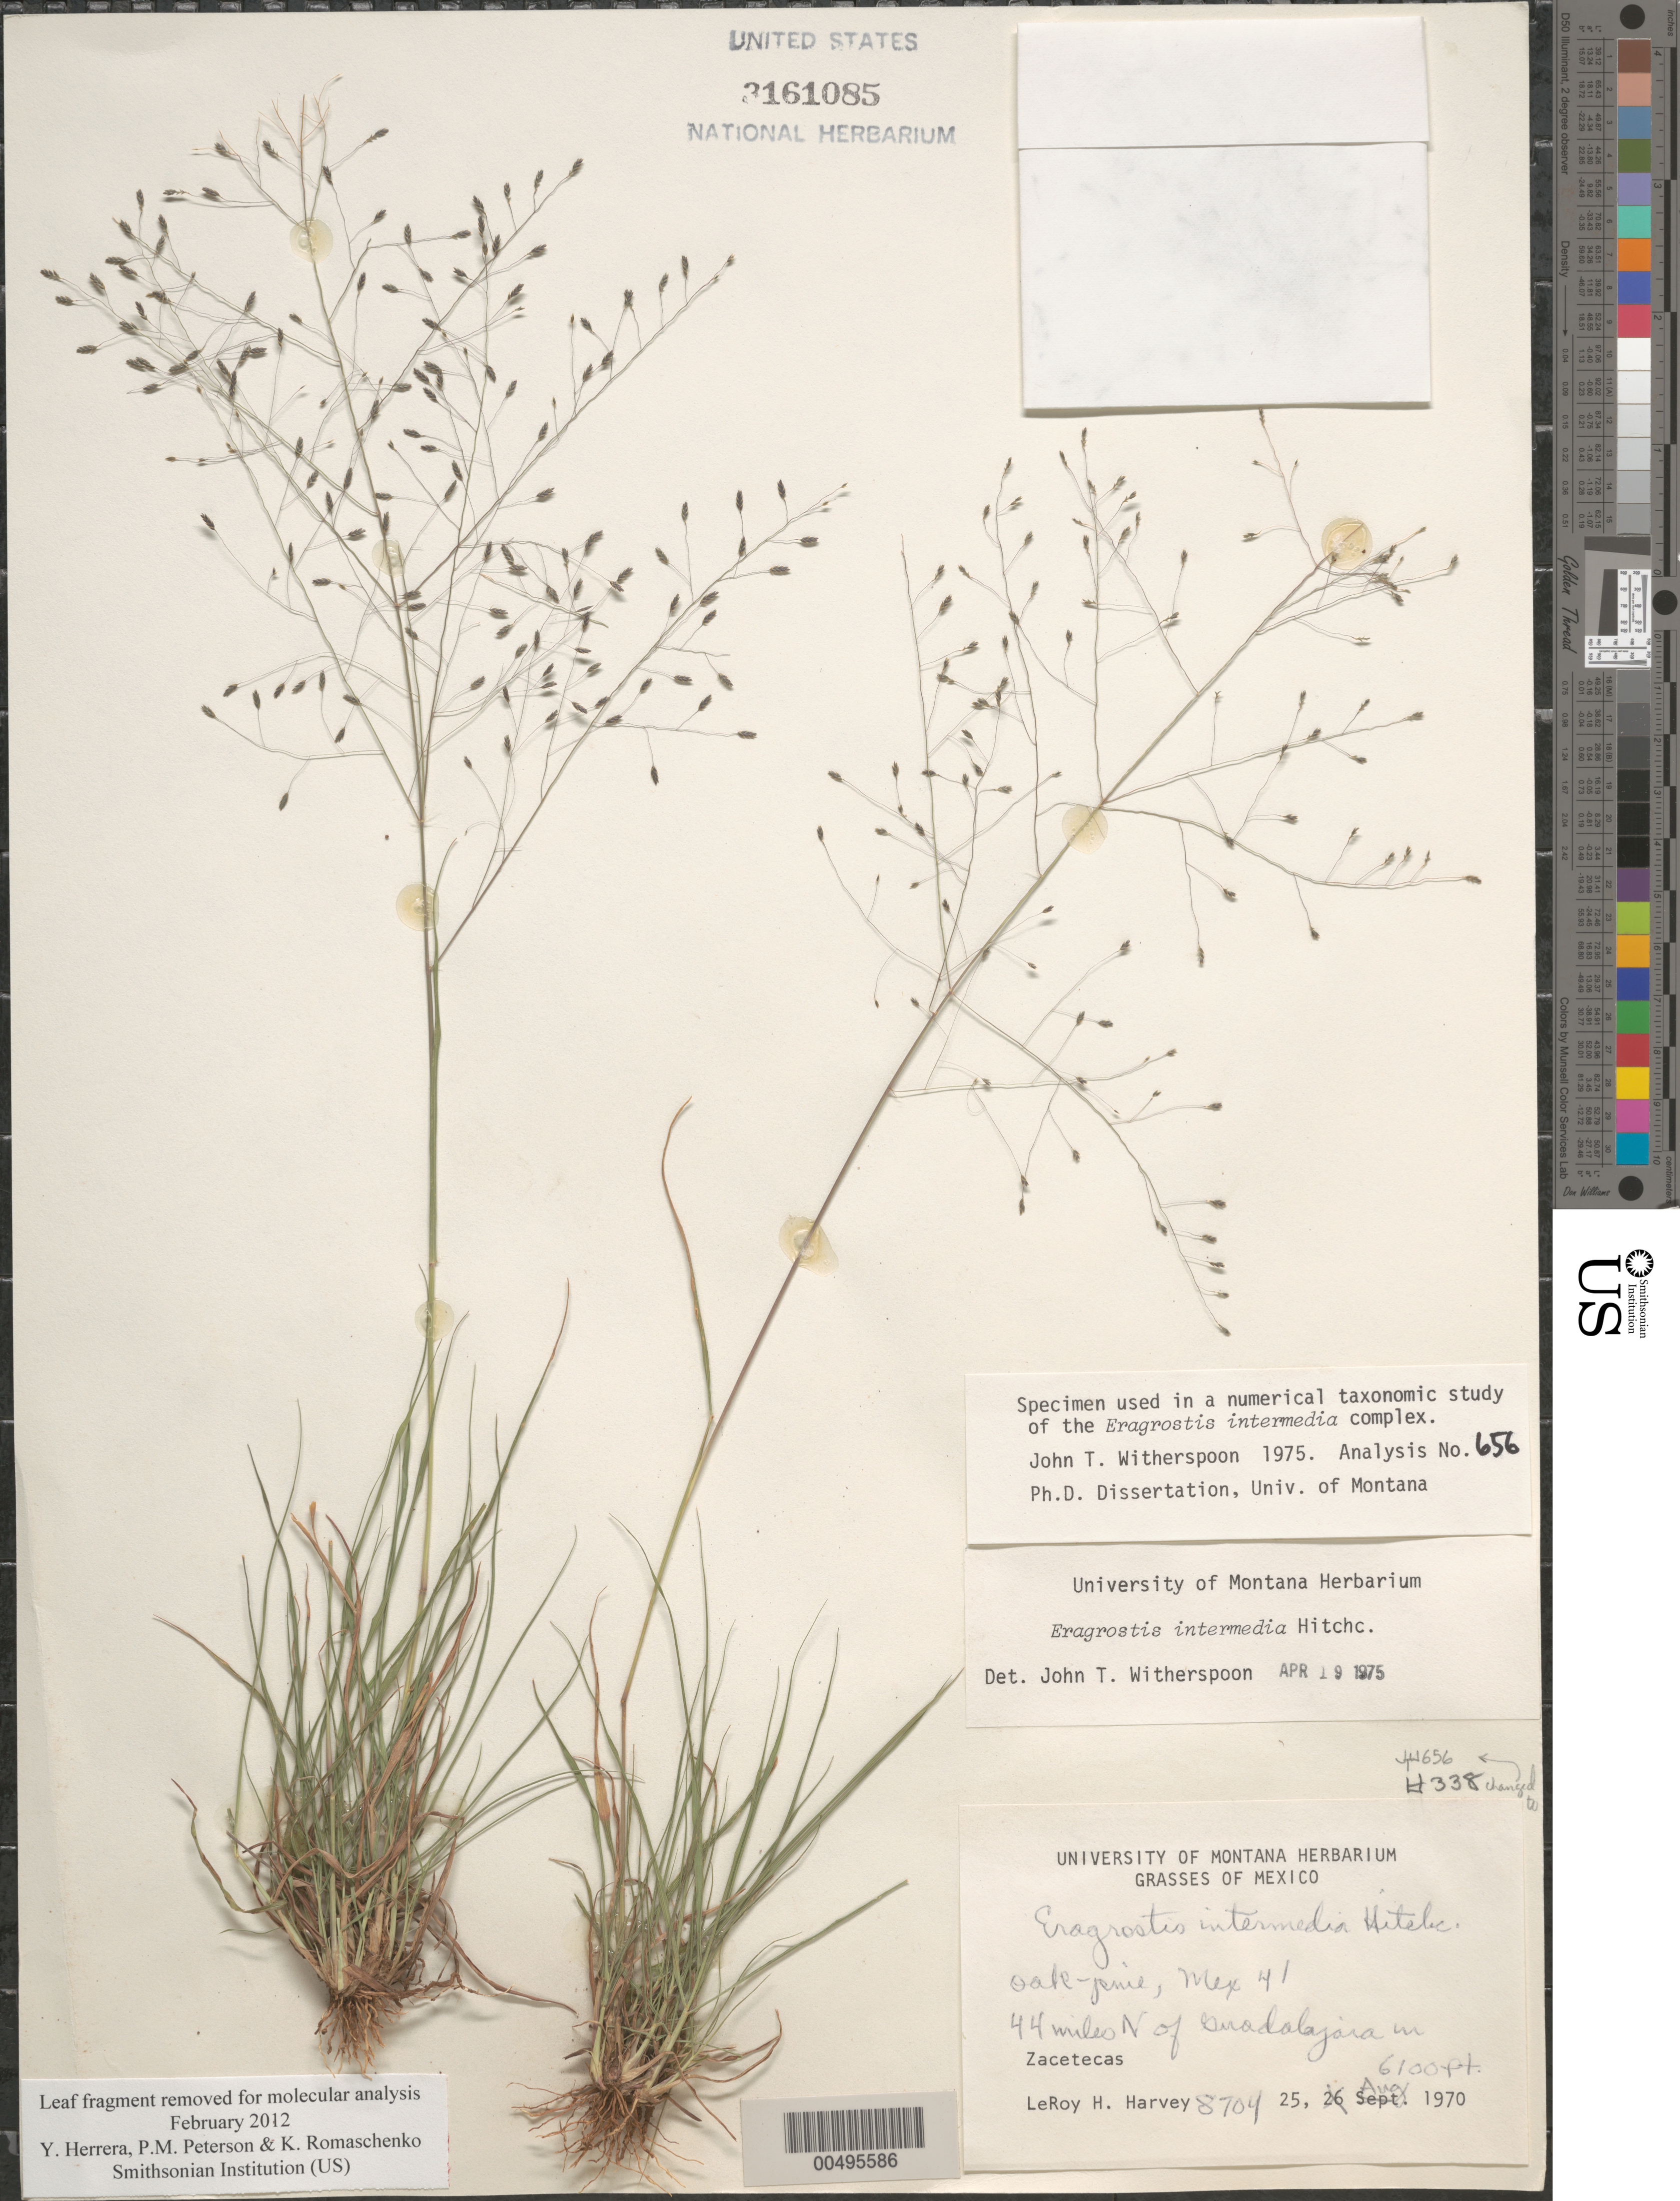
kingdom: Plantae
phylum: Tracheophyta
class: Liliopsida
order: Poales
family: Poaceae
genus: Eragrostis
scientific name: Eragrostis intermedia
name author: Hitchc.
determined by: Witherspoon, John T.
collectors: L. H. Harvey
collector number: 8704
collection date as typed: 25 Aug 1970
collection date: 1970-08-25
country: Mexico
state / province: Zacatecas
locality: Mex-41, 44 mi N of Guadalajara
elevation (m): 1859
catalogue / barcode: US 3161085